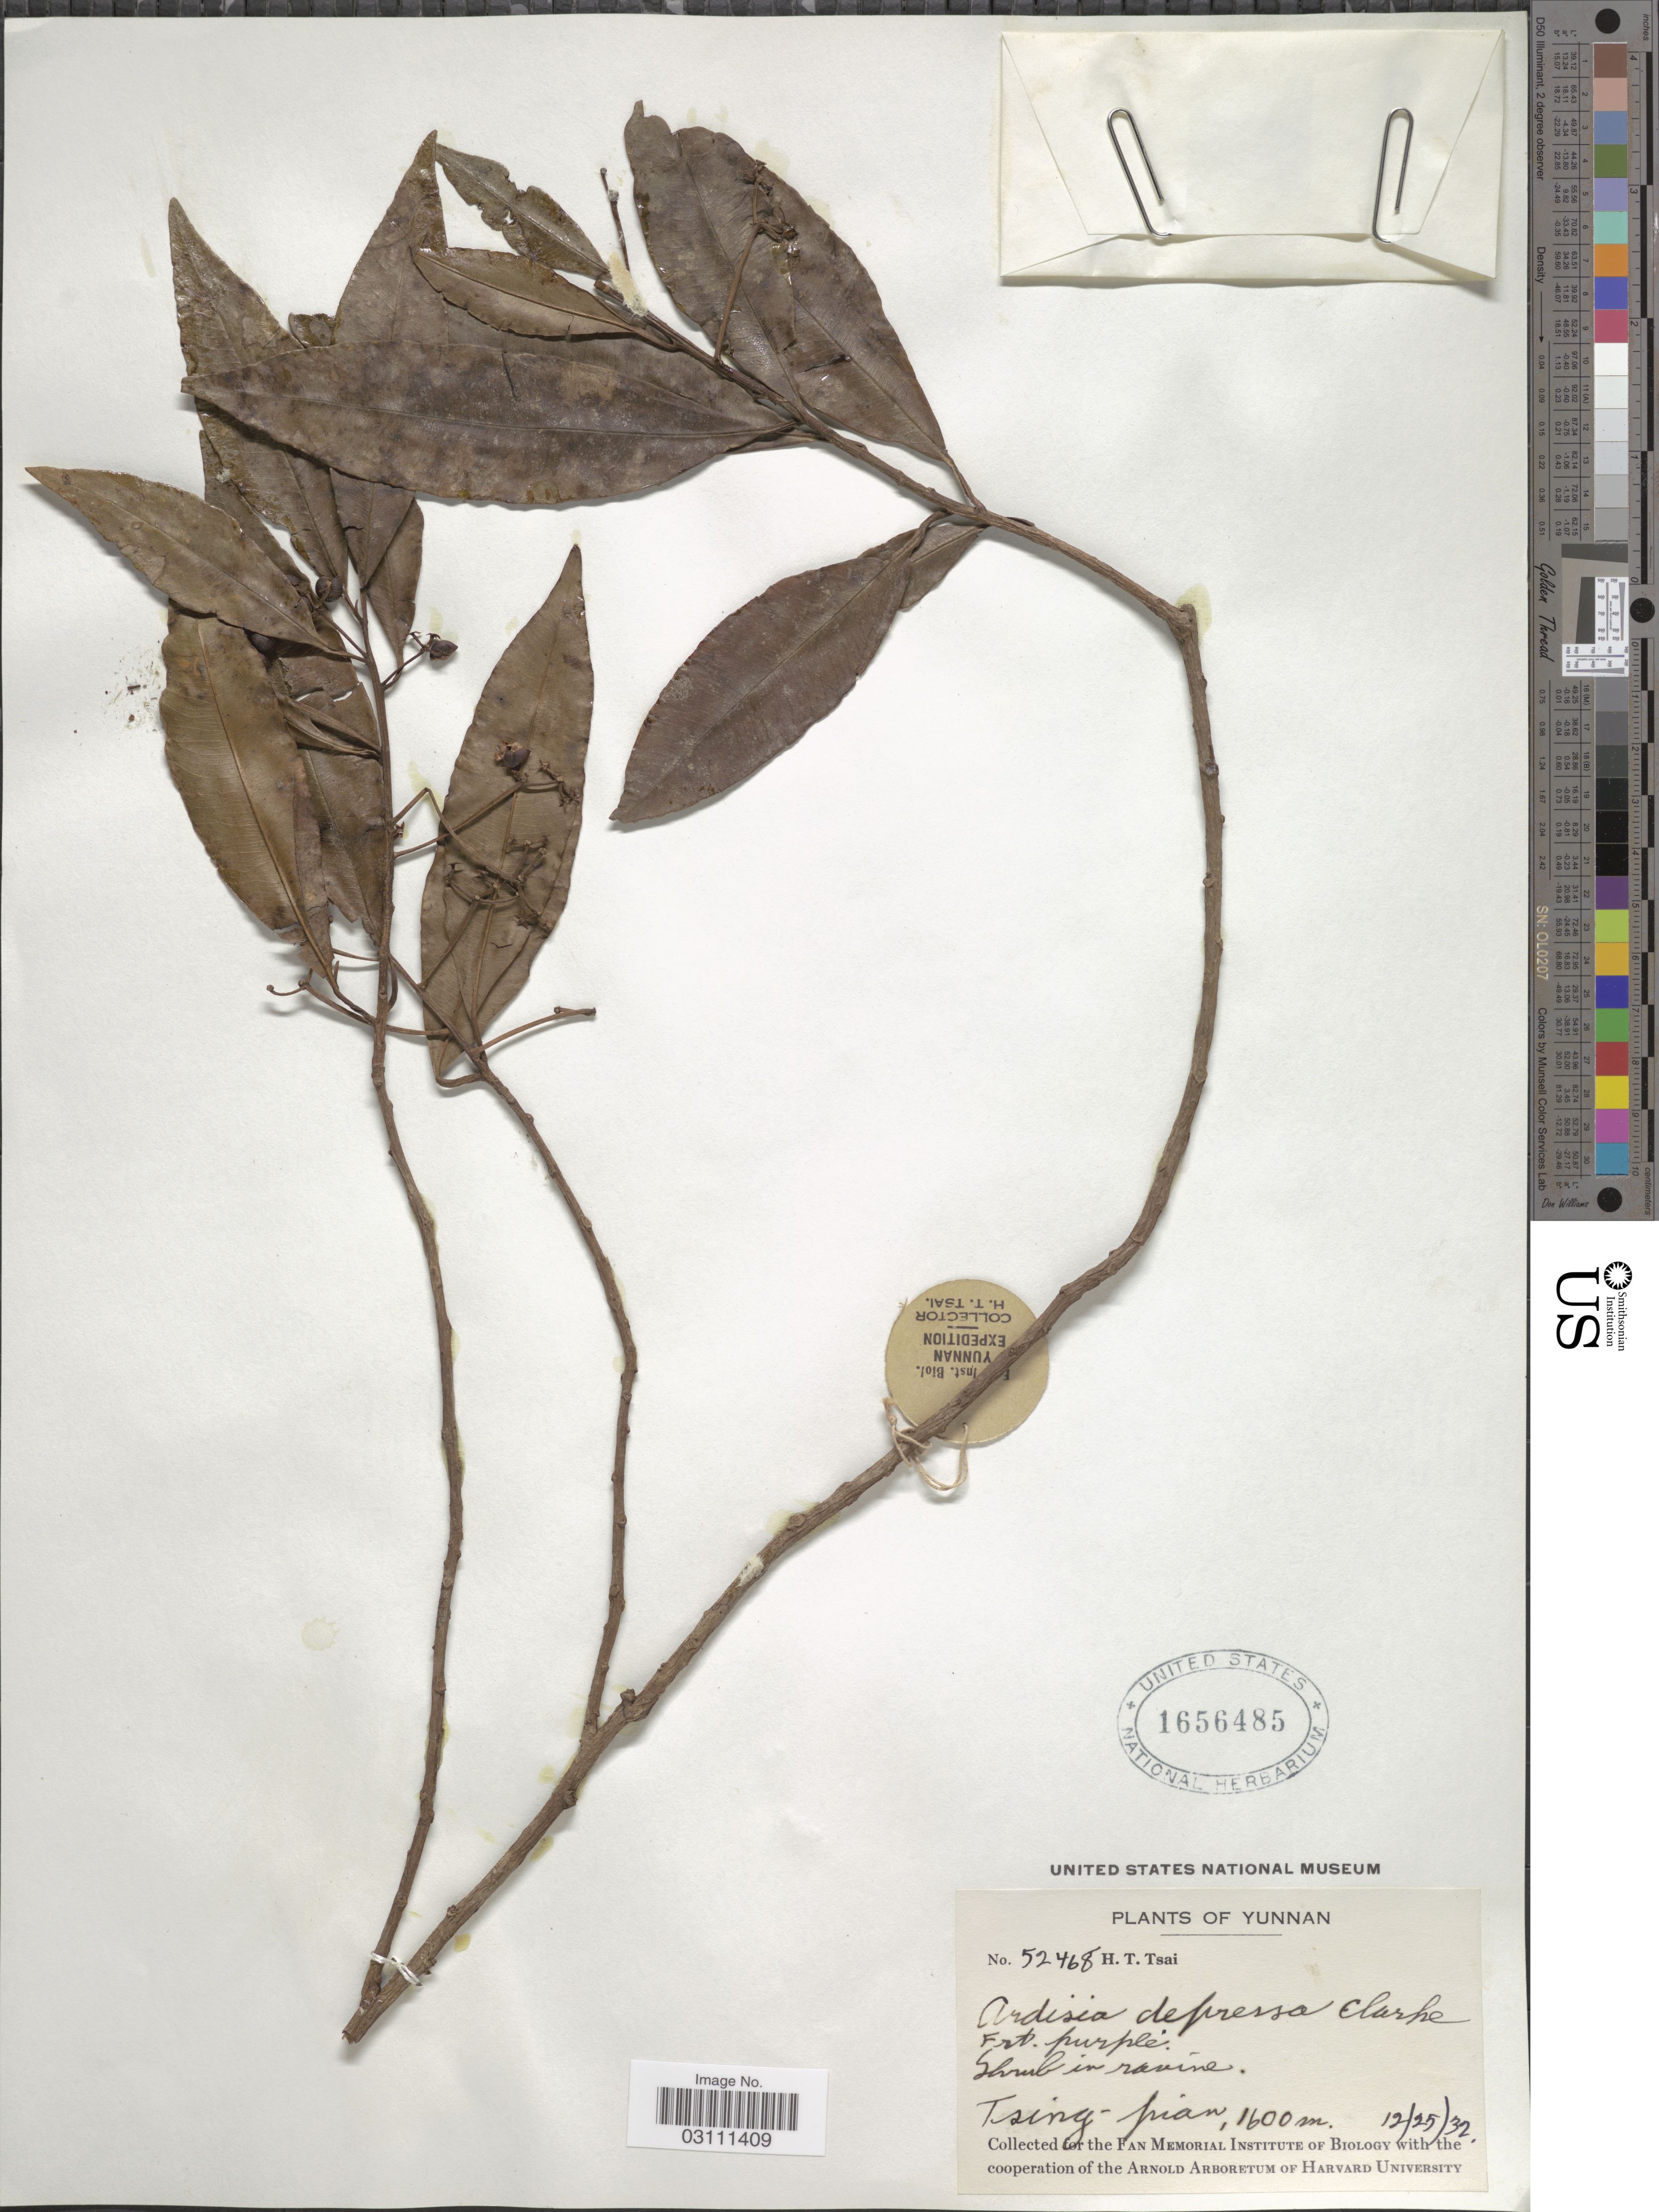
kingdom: Plantae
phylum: Tracheophyta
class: Magnoliopsida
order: Ericales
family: Primulaceae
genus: Ardisia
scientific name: Ardisia depressa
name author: C.B. Clarke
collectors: H. Tsai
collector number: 52468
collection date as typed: Transcribed d/m/y: 25/12/32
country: China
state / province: Yunnan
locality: Tsing-pian.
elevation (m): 1600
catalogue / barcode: US 1656485